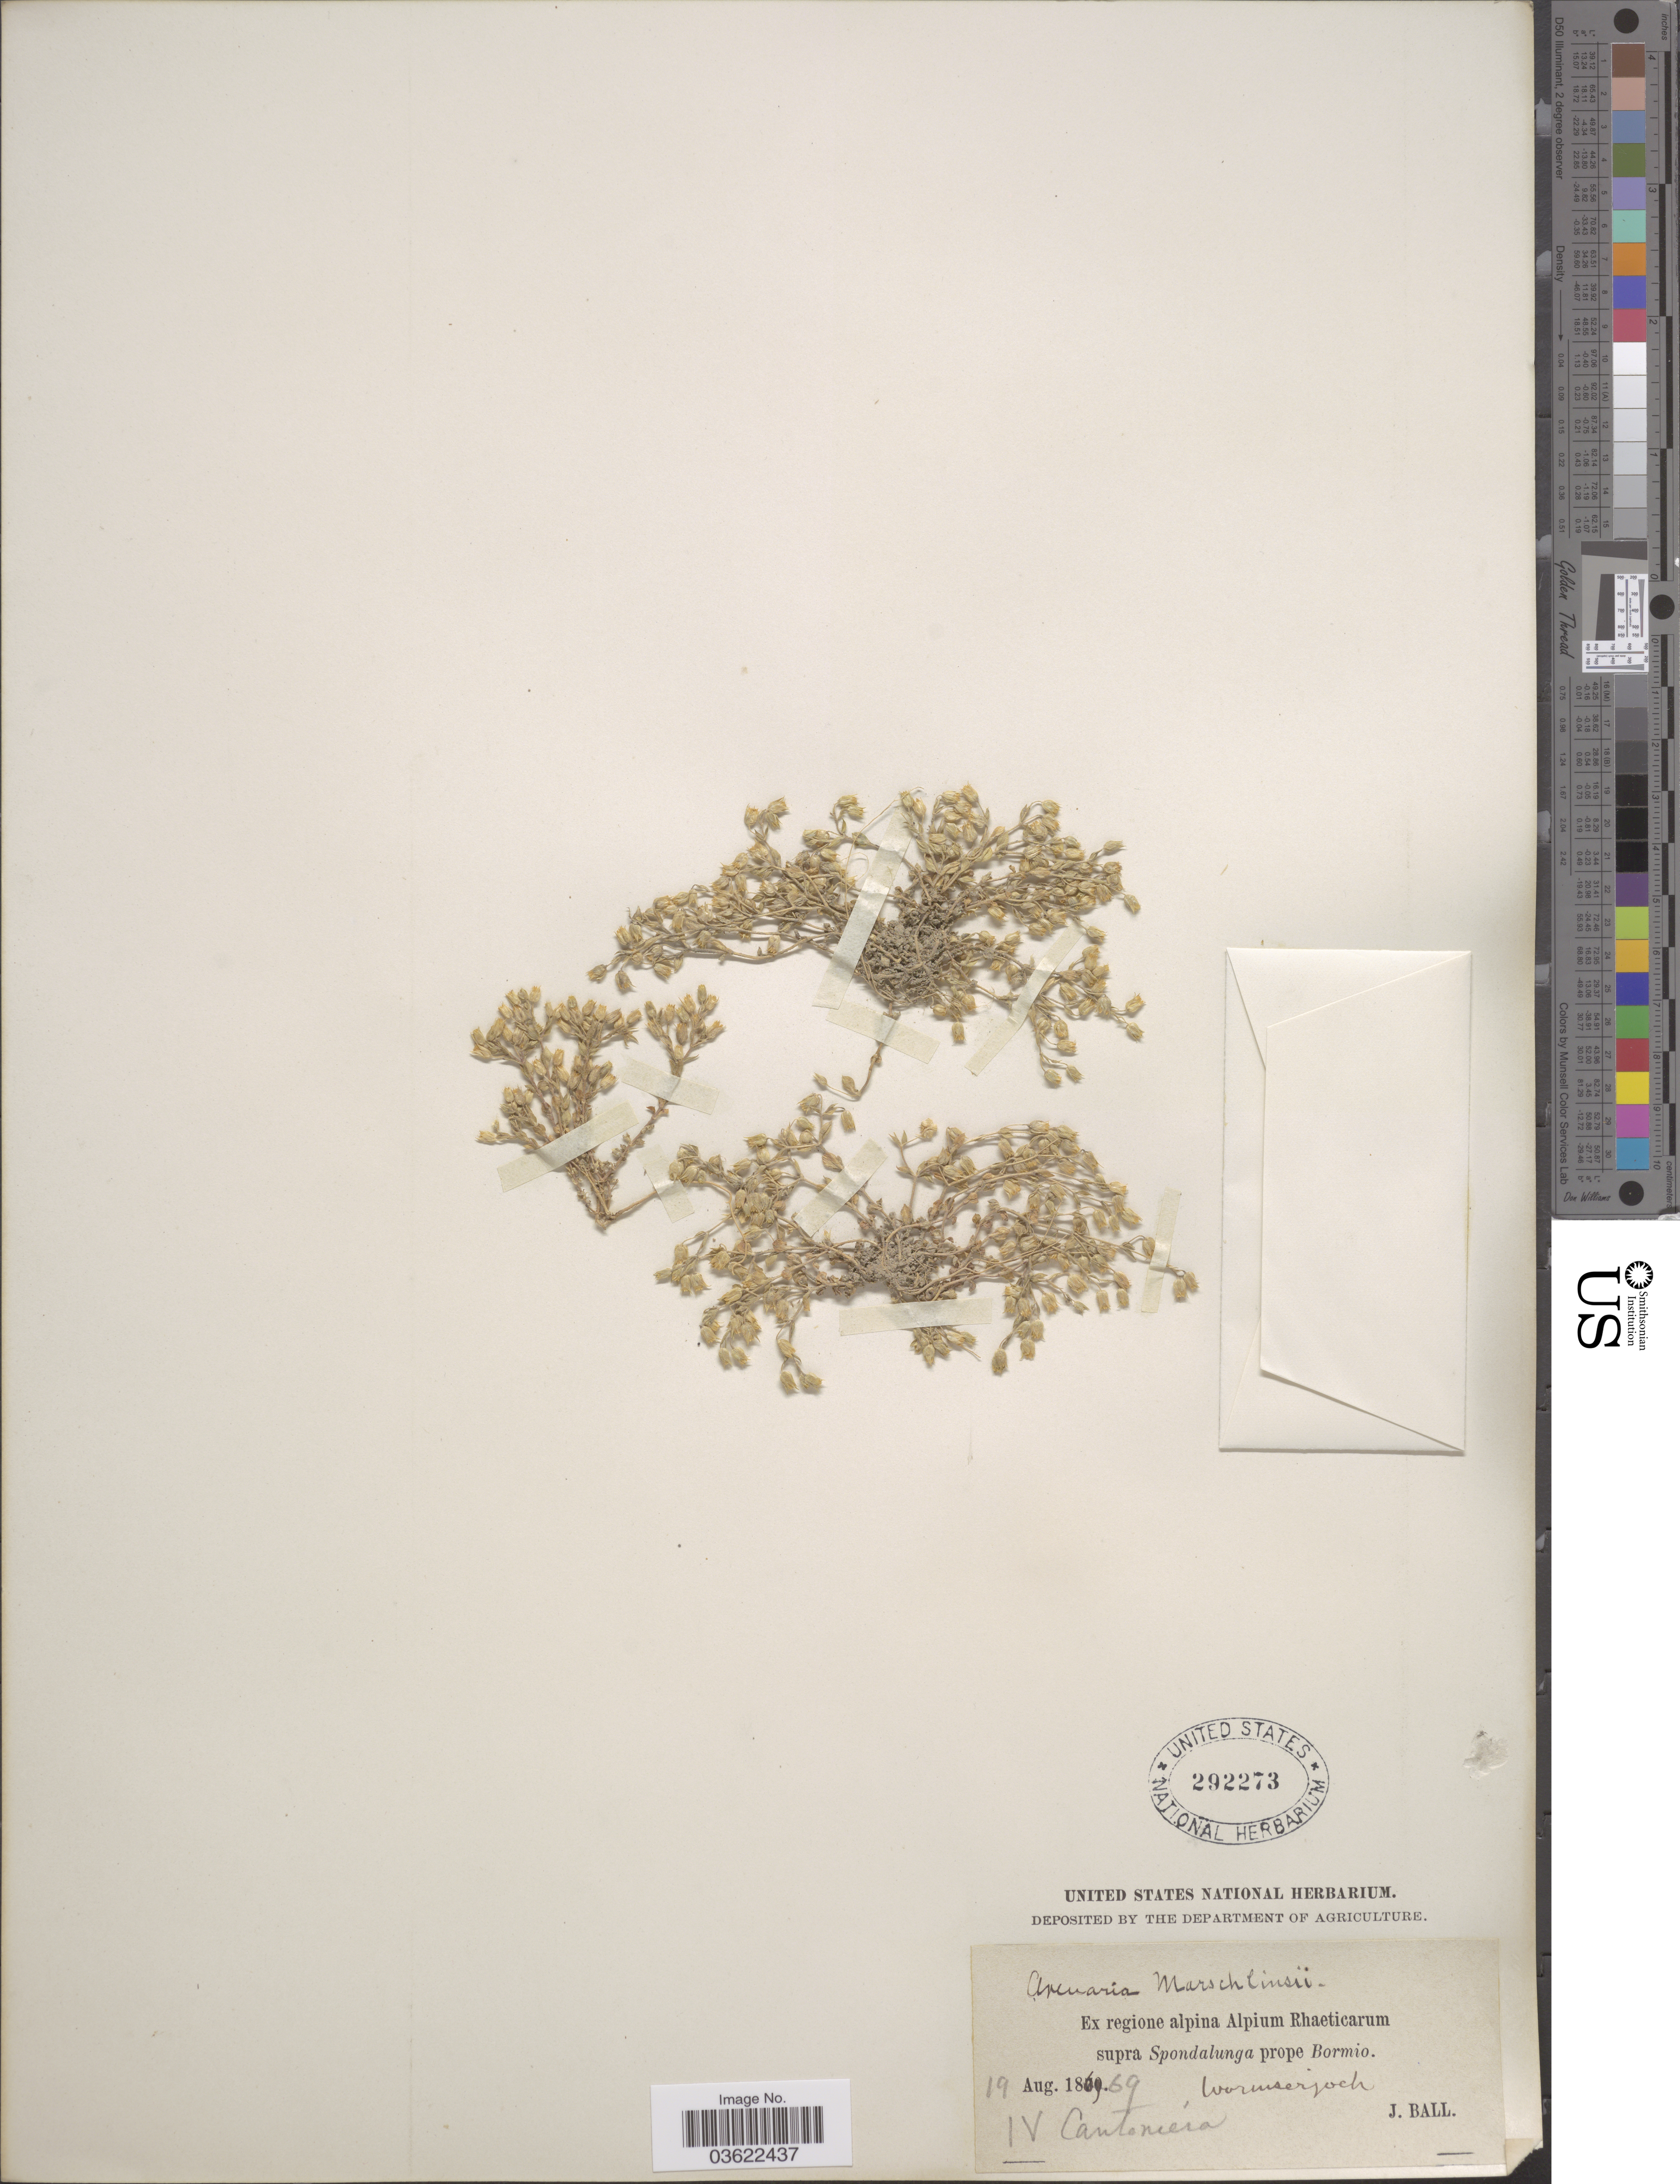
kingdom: Plantae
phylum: Tracheophyta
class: Magnoliopsida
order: Caryophyllales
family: Caryophyllaceae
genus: Arenaria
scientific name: Arenaria marschlinsii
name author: W.D.J. Koch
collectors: J. Ball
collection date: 1869-08-19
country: Italy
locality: Ex regione alpina Alpium Rhaeticarum supra Spondalunga prope Bormio.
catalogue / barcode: US 292273